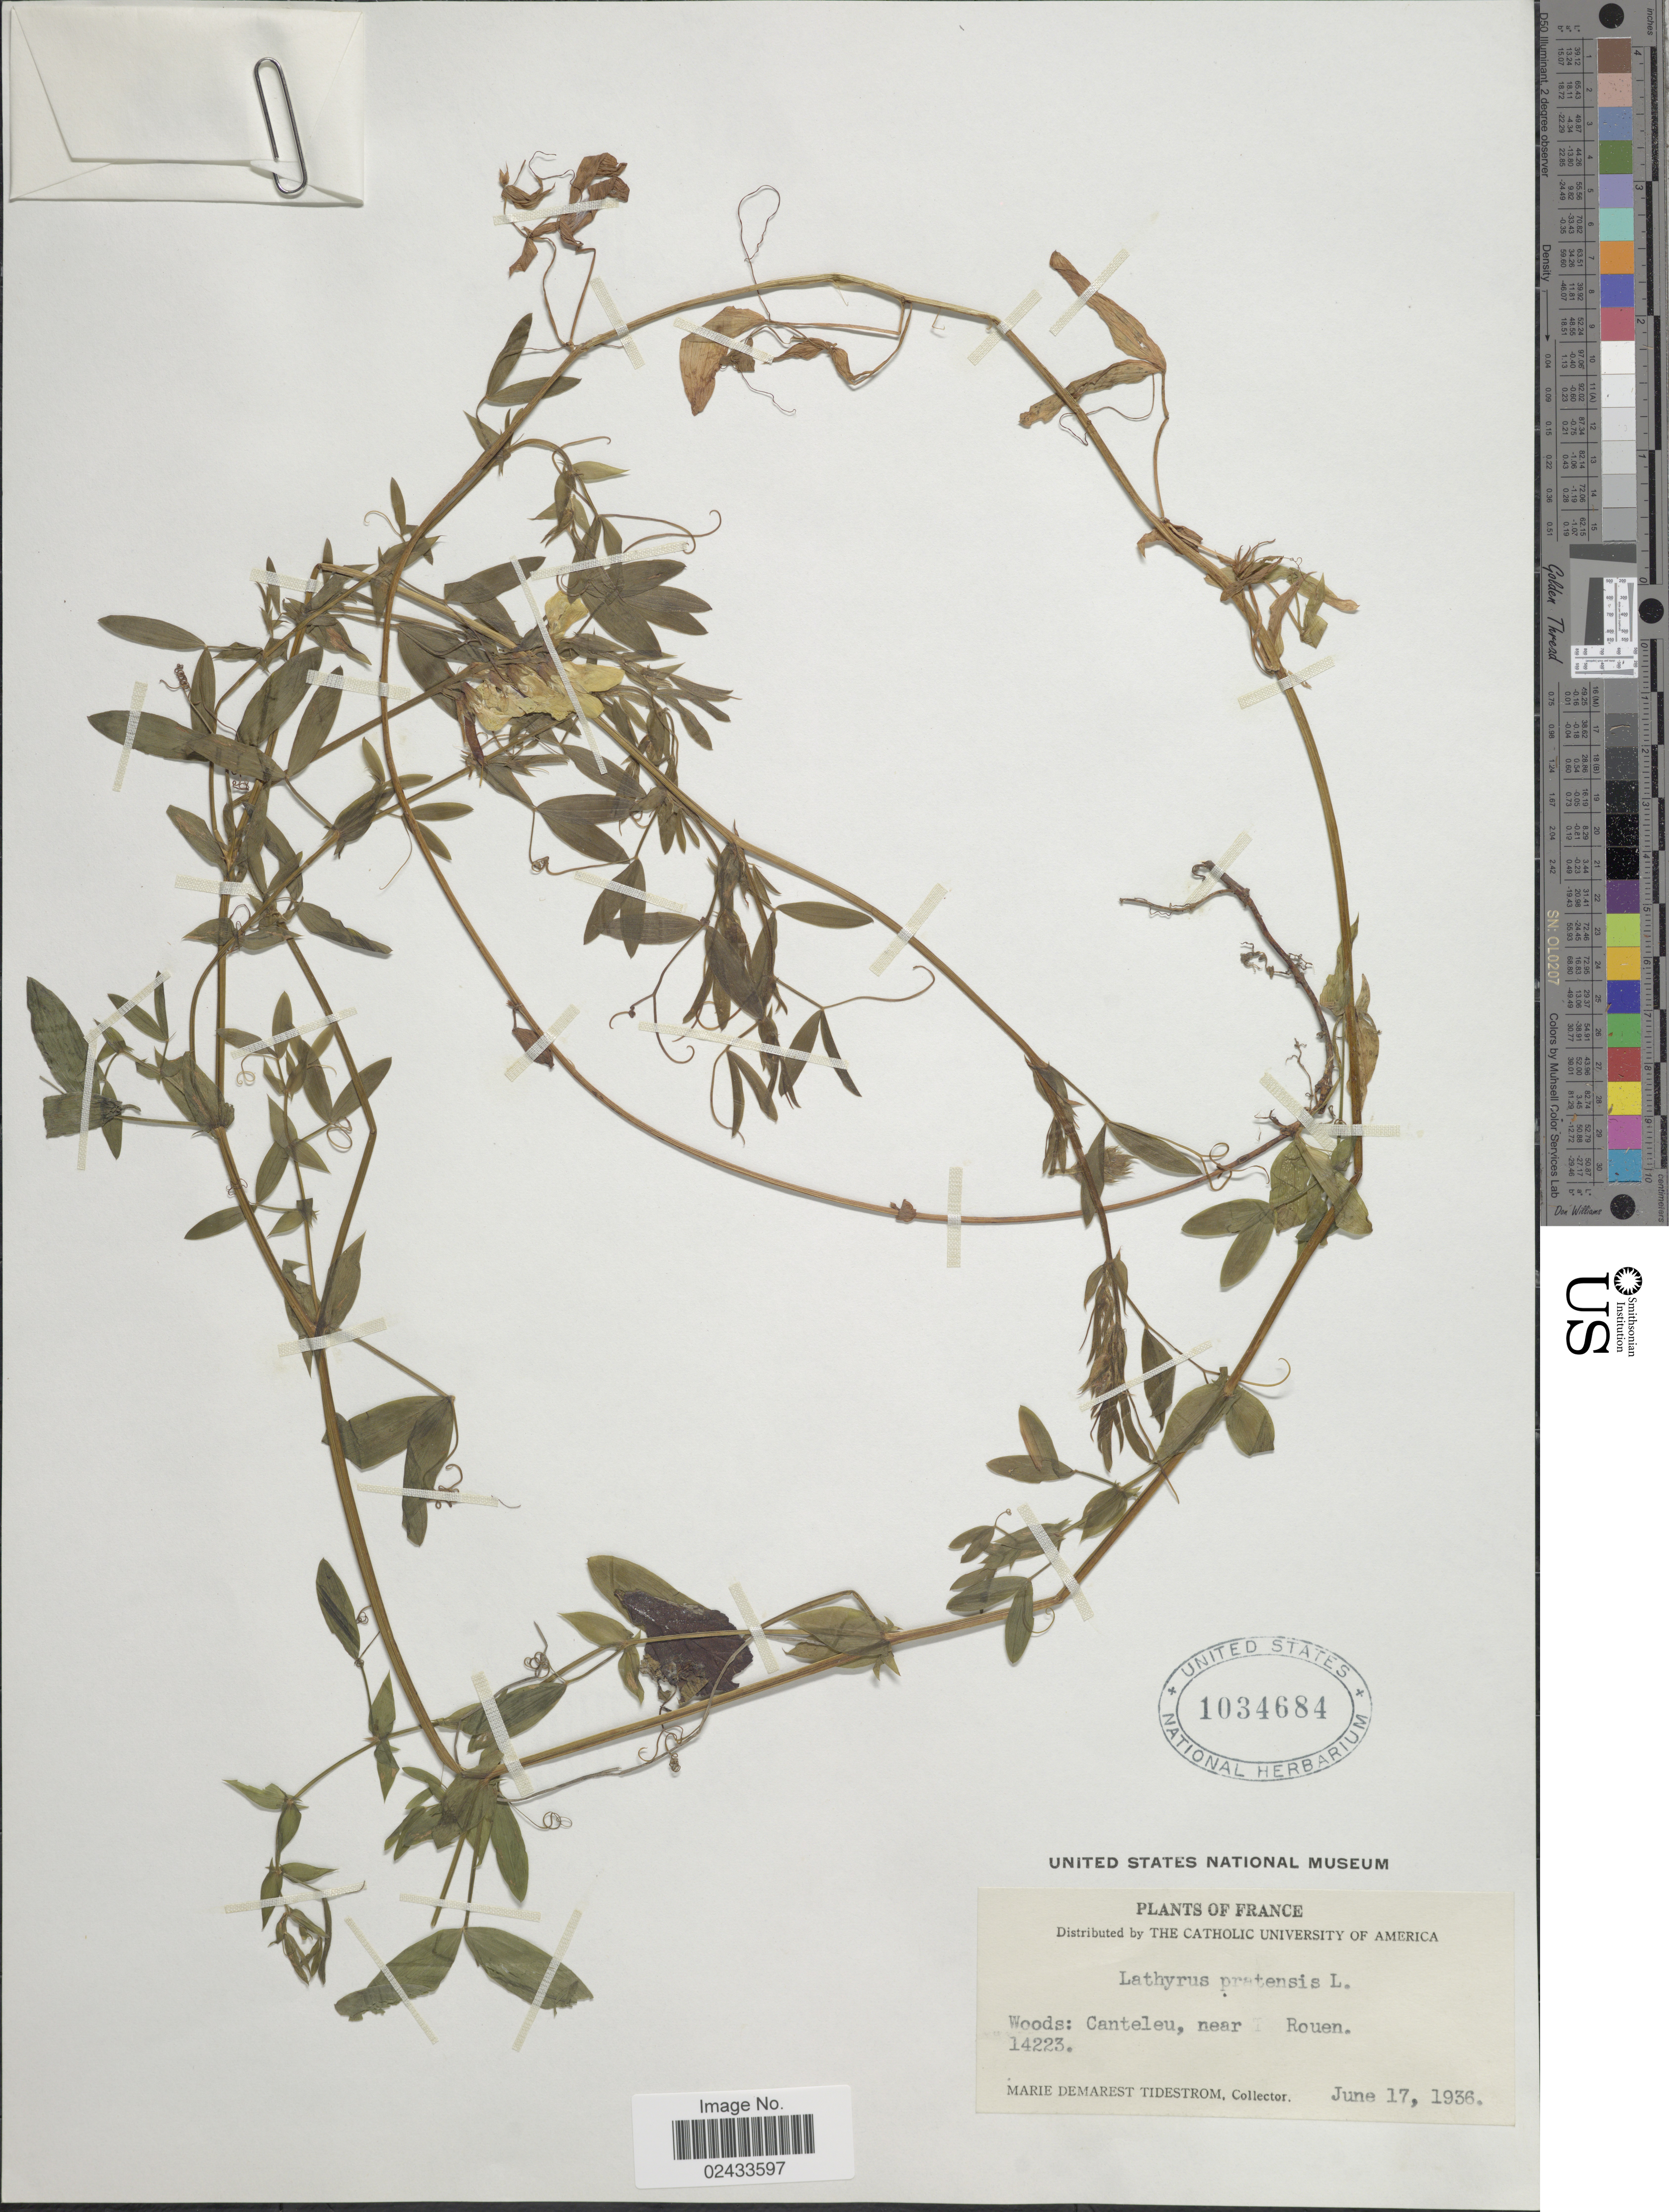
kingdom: Plantae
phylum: Tracheophyta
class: Magnoliopsida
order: Fabales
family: Fabaceae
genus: Lathyrus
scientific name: Lathyrus pratensis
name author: L.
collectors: M. Tidestrom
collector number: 14223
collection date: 1936-06-17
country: France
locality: Woods: Canteleu, near Rouen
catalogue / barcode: US 1034684